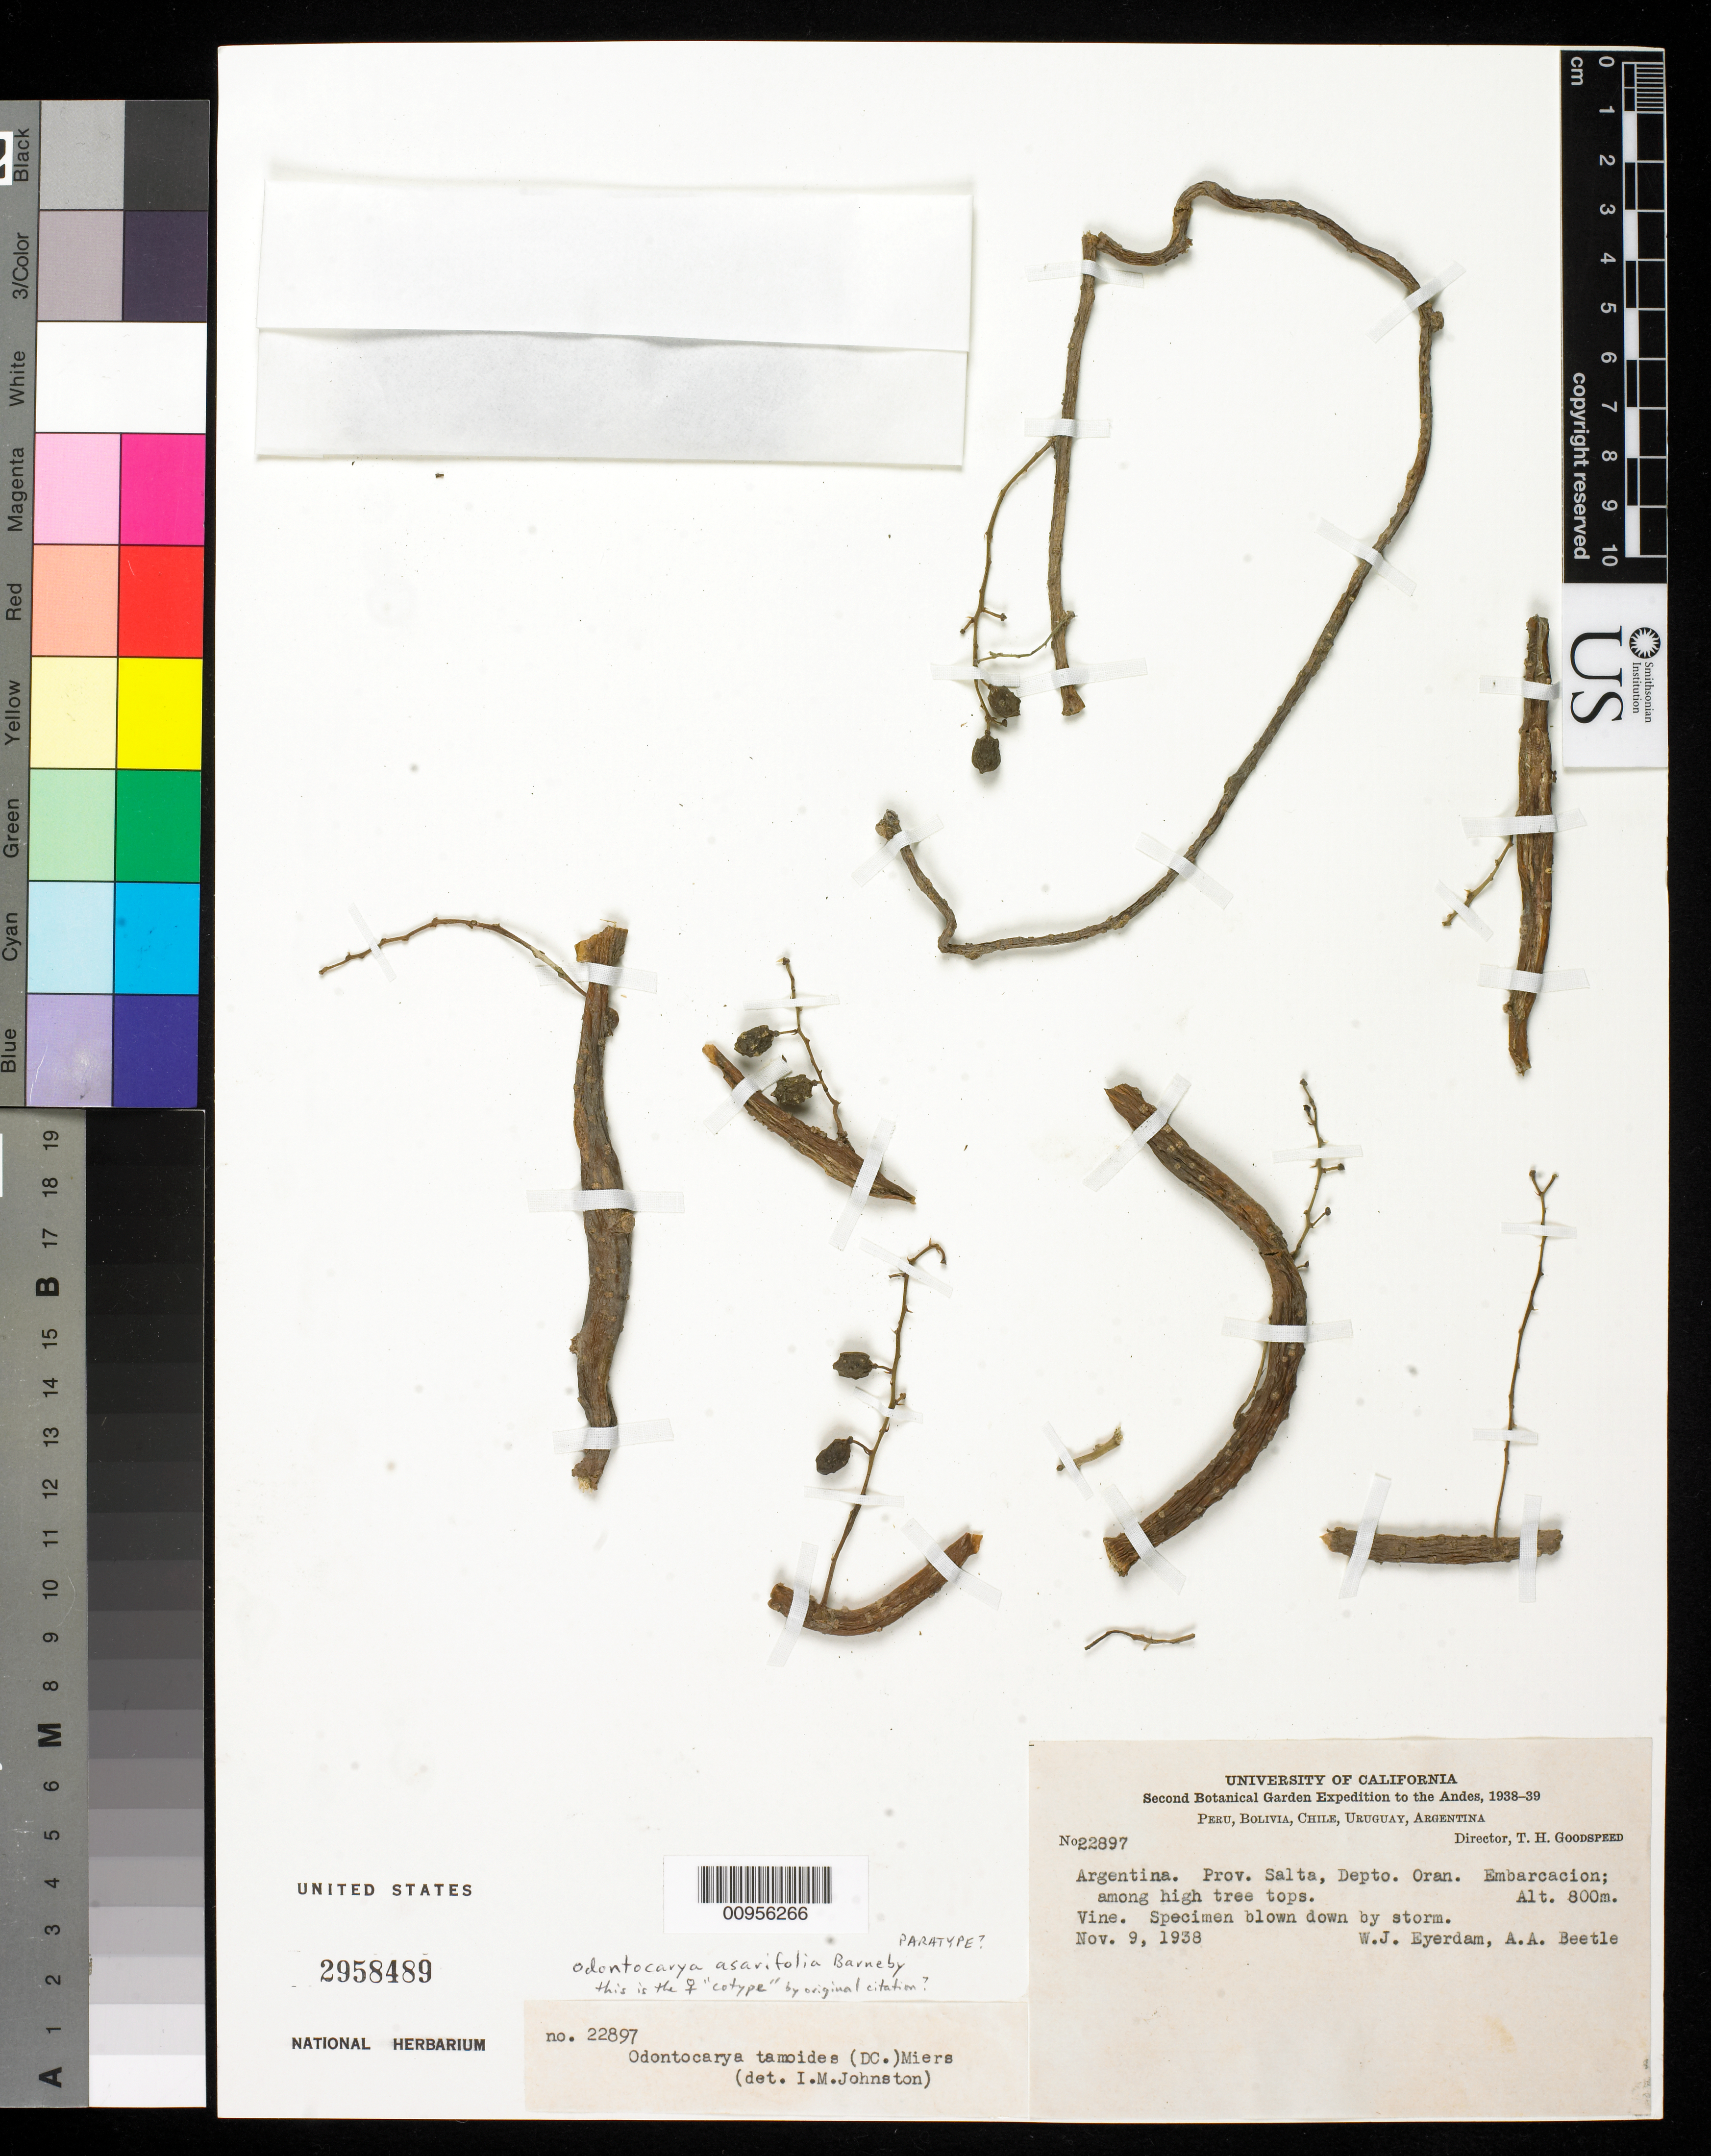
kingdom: Plantae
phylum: Tracheophyta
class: Magnoliopsida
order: Ranunculales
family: Menispermaceae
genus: Odontocarya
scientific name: Odontocarya asarifolia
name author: Barneby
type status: Paratype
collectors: W. J. Eyerdam & A. A. Beetle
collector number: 22897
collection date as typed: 09 Nov 1938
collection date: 1938-11-09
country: Argentina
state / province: Salta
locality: Prov. Salta, Depto. Oran. Embarcacion.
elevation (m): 800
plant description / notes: "Type" is Venturi 9886 (male); Eyerdam & Beetle 22897 cited in protologue as "cotype" (female).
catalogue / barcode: US 2958489